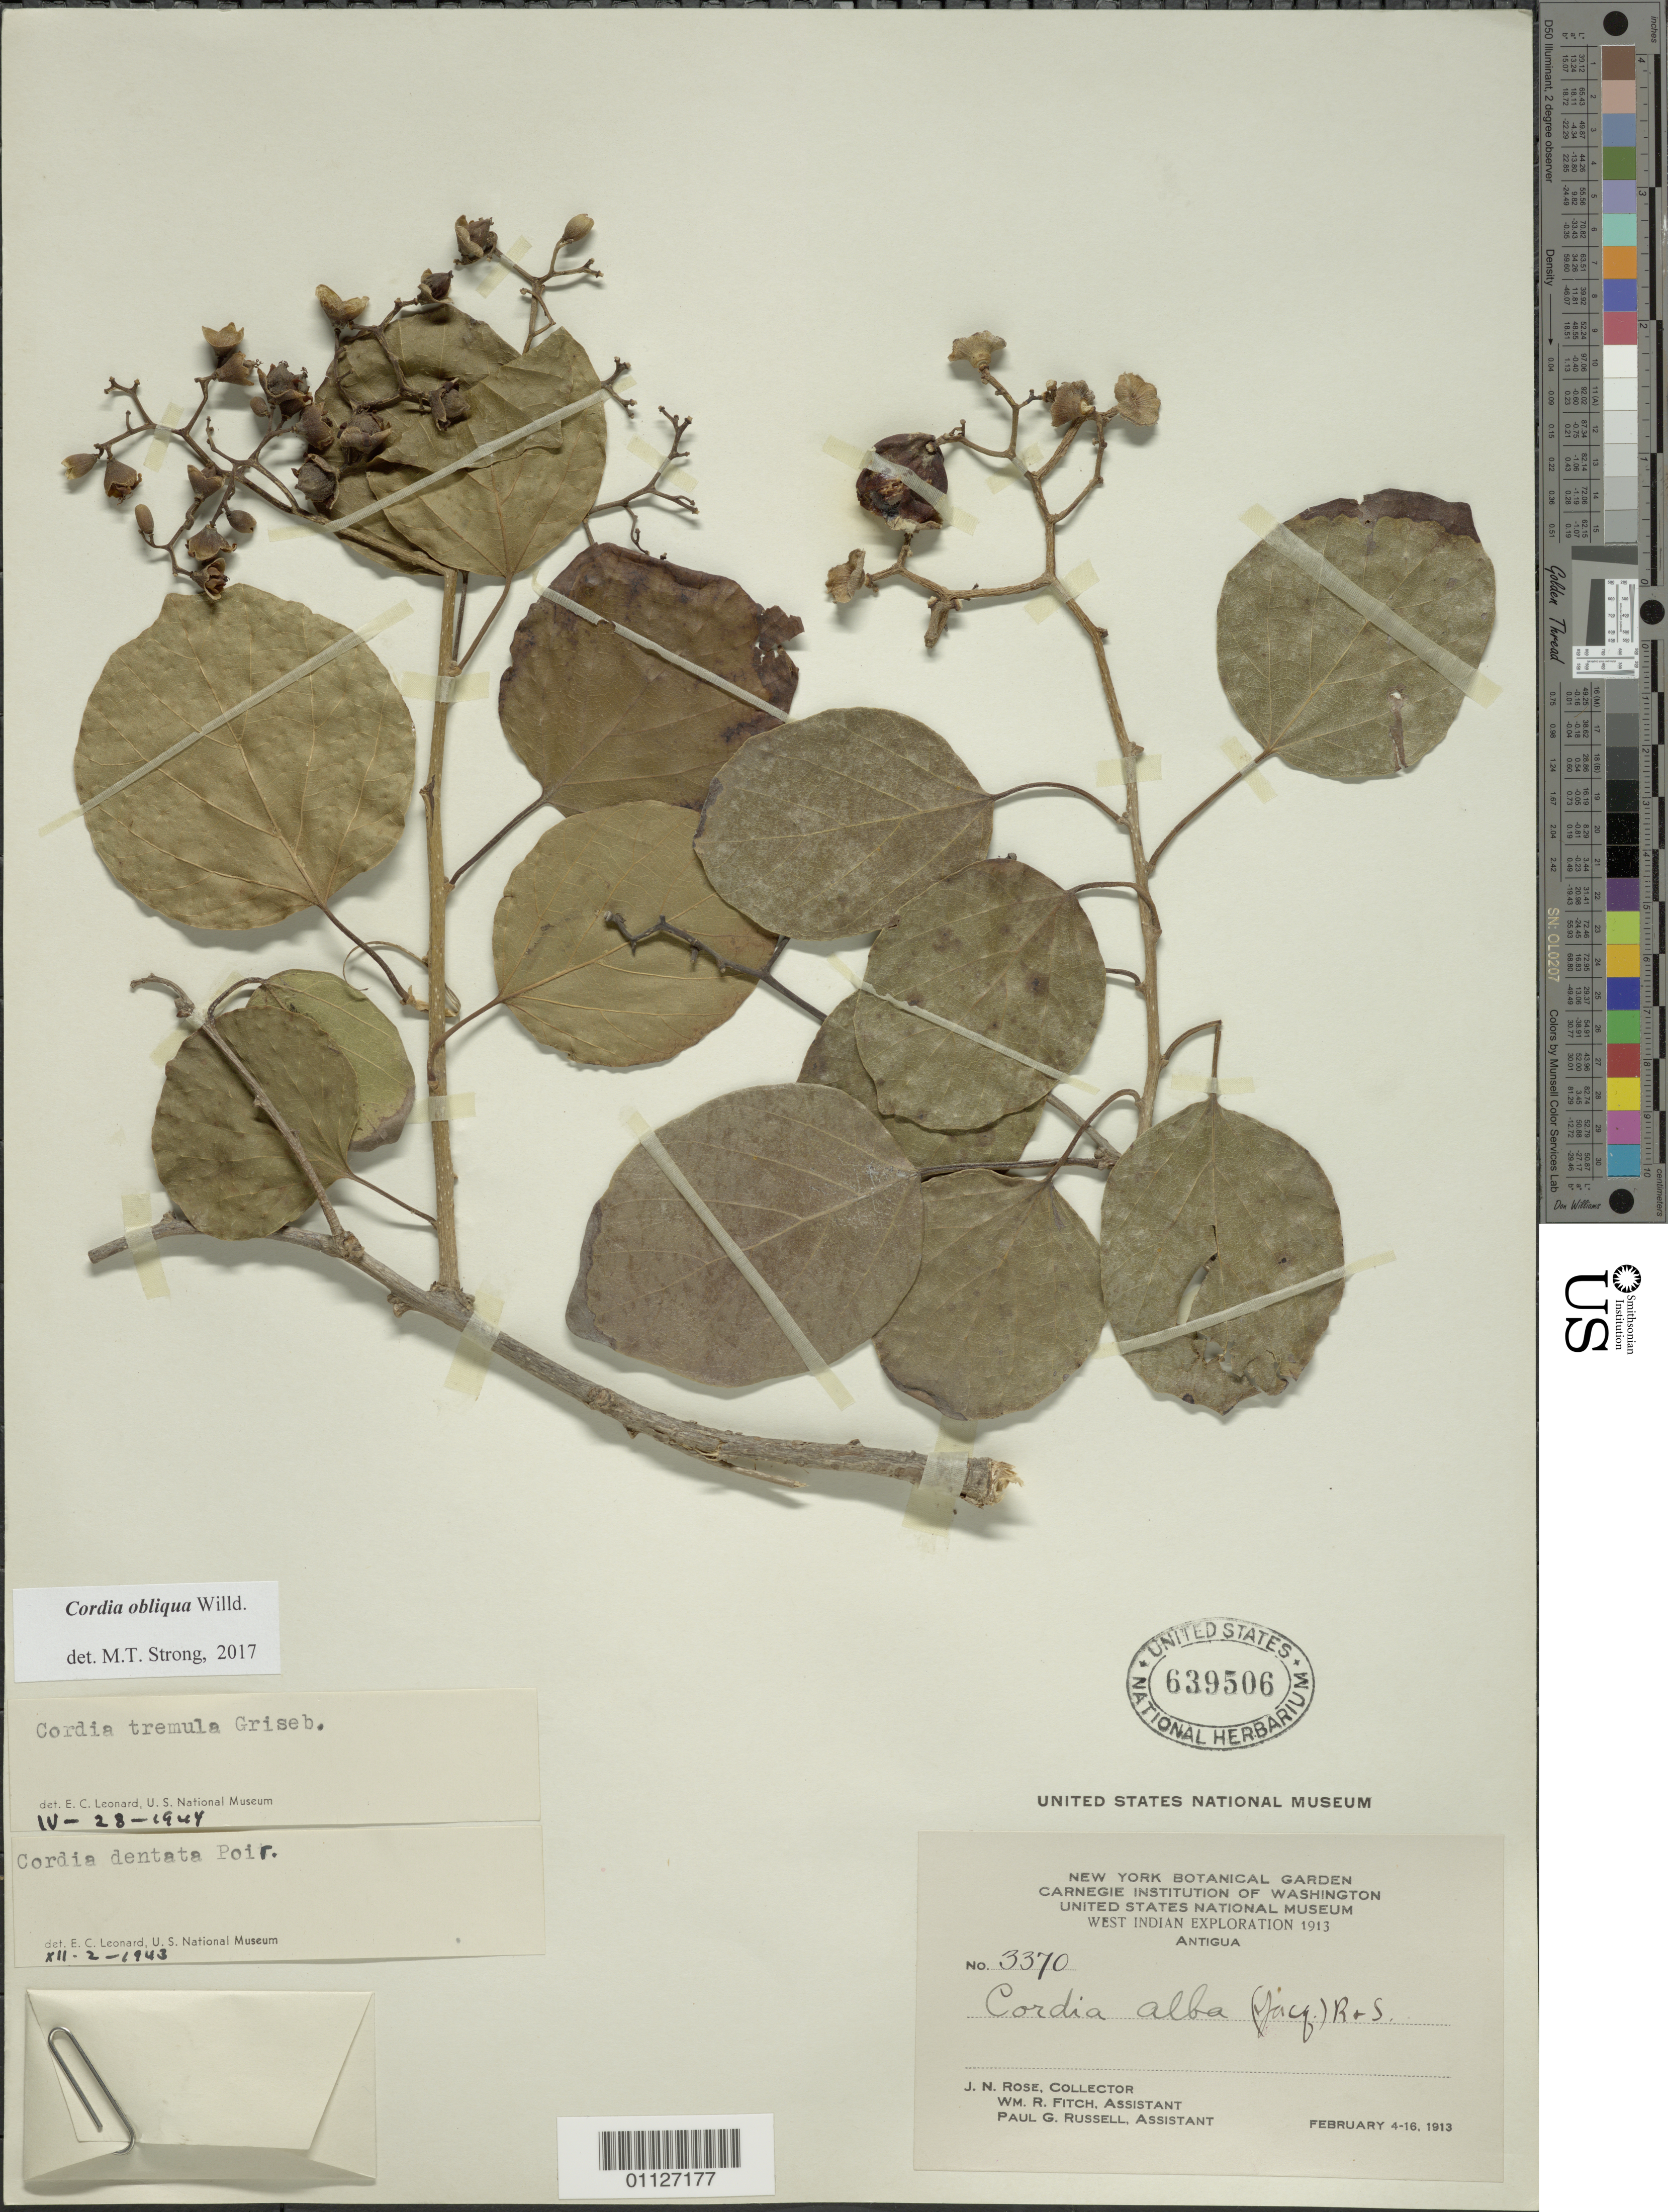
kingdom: Plantae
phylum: Tracheophyta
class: Magnoliopsida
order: Boraginales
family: Cordiaceae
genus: Cordia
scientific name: Cordia obliqua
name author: Willd.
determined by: Strong, M. T., (US), Smithsonian Institution - National Museum of Natural History (UNITED STATES)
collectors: J. N. Rose, W. R. Fitch & P. G. Russell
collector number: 3370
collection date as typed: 04 Feb 1913 to 16 Feb 1913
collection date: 1913-02-04/1913-02-16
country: Antigua and Barbuda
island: Antigua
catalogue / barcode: US 639506